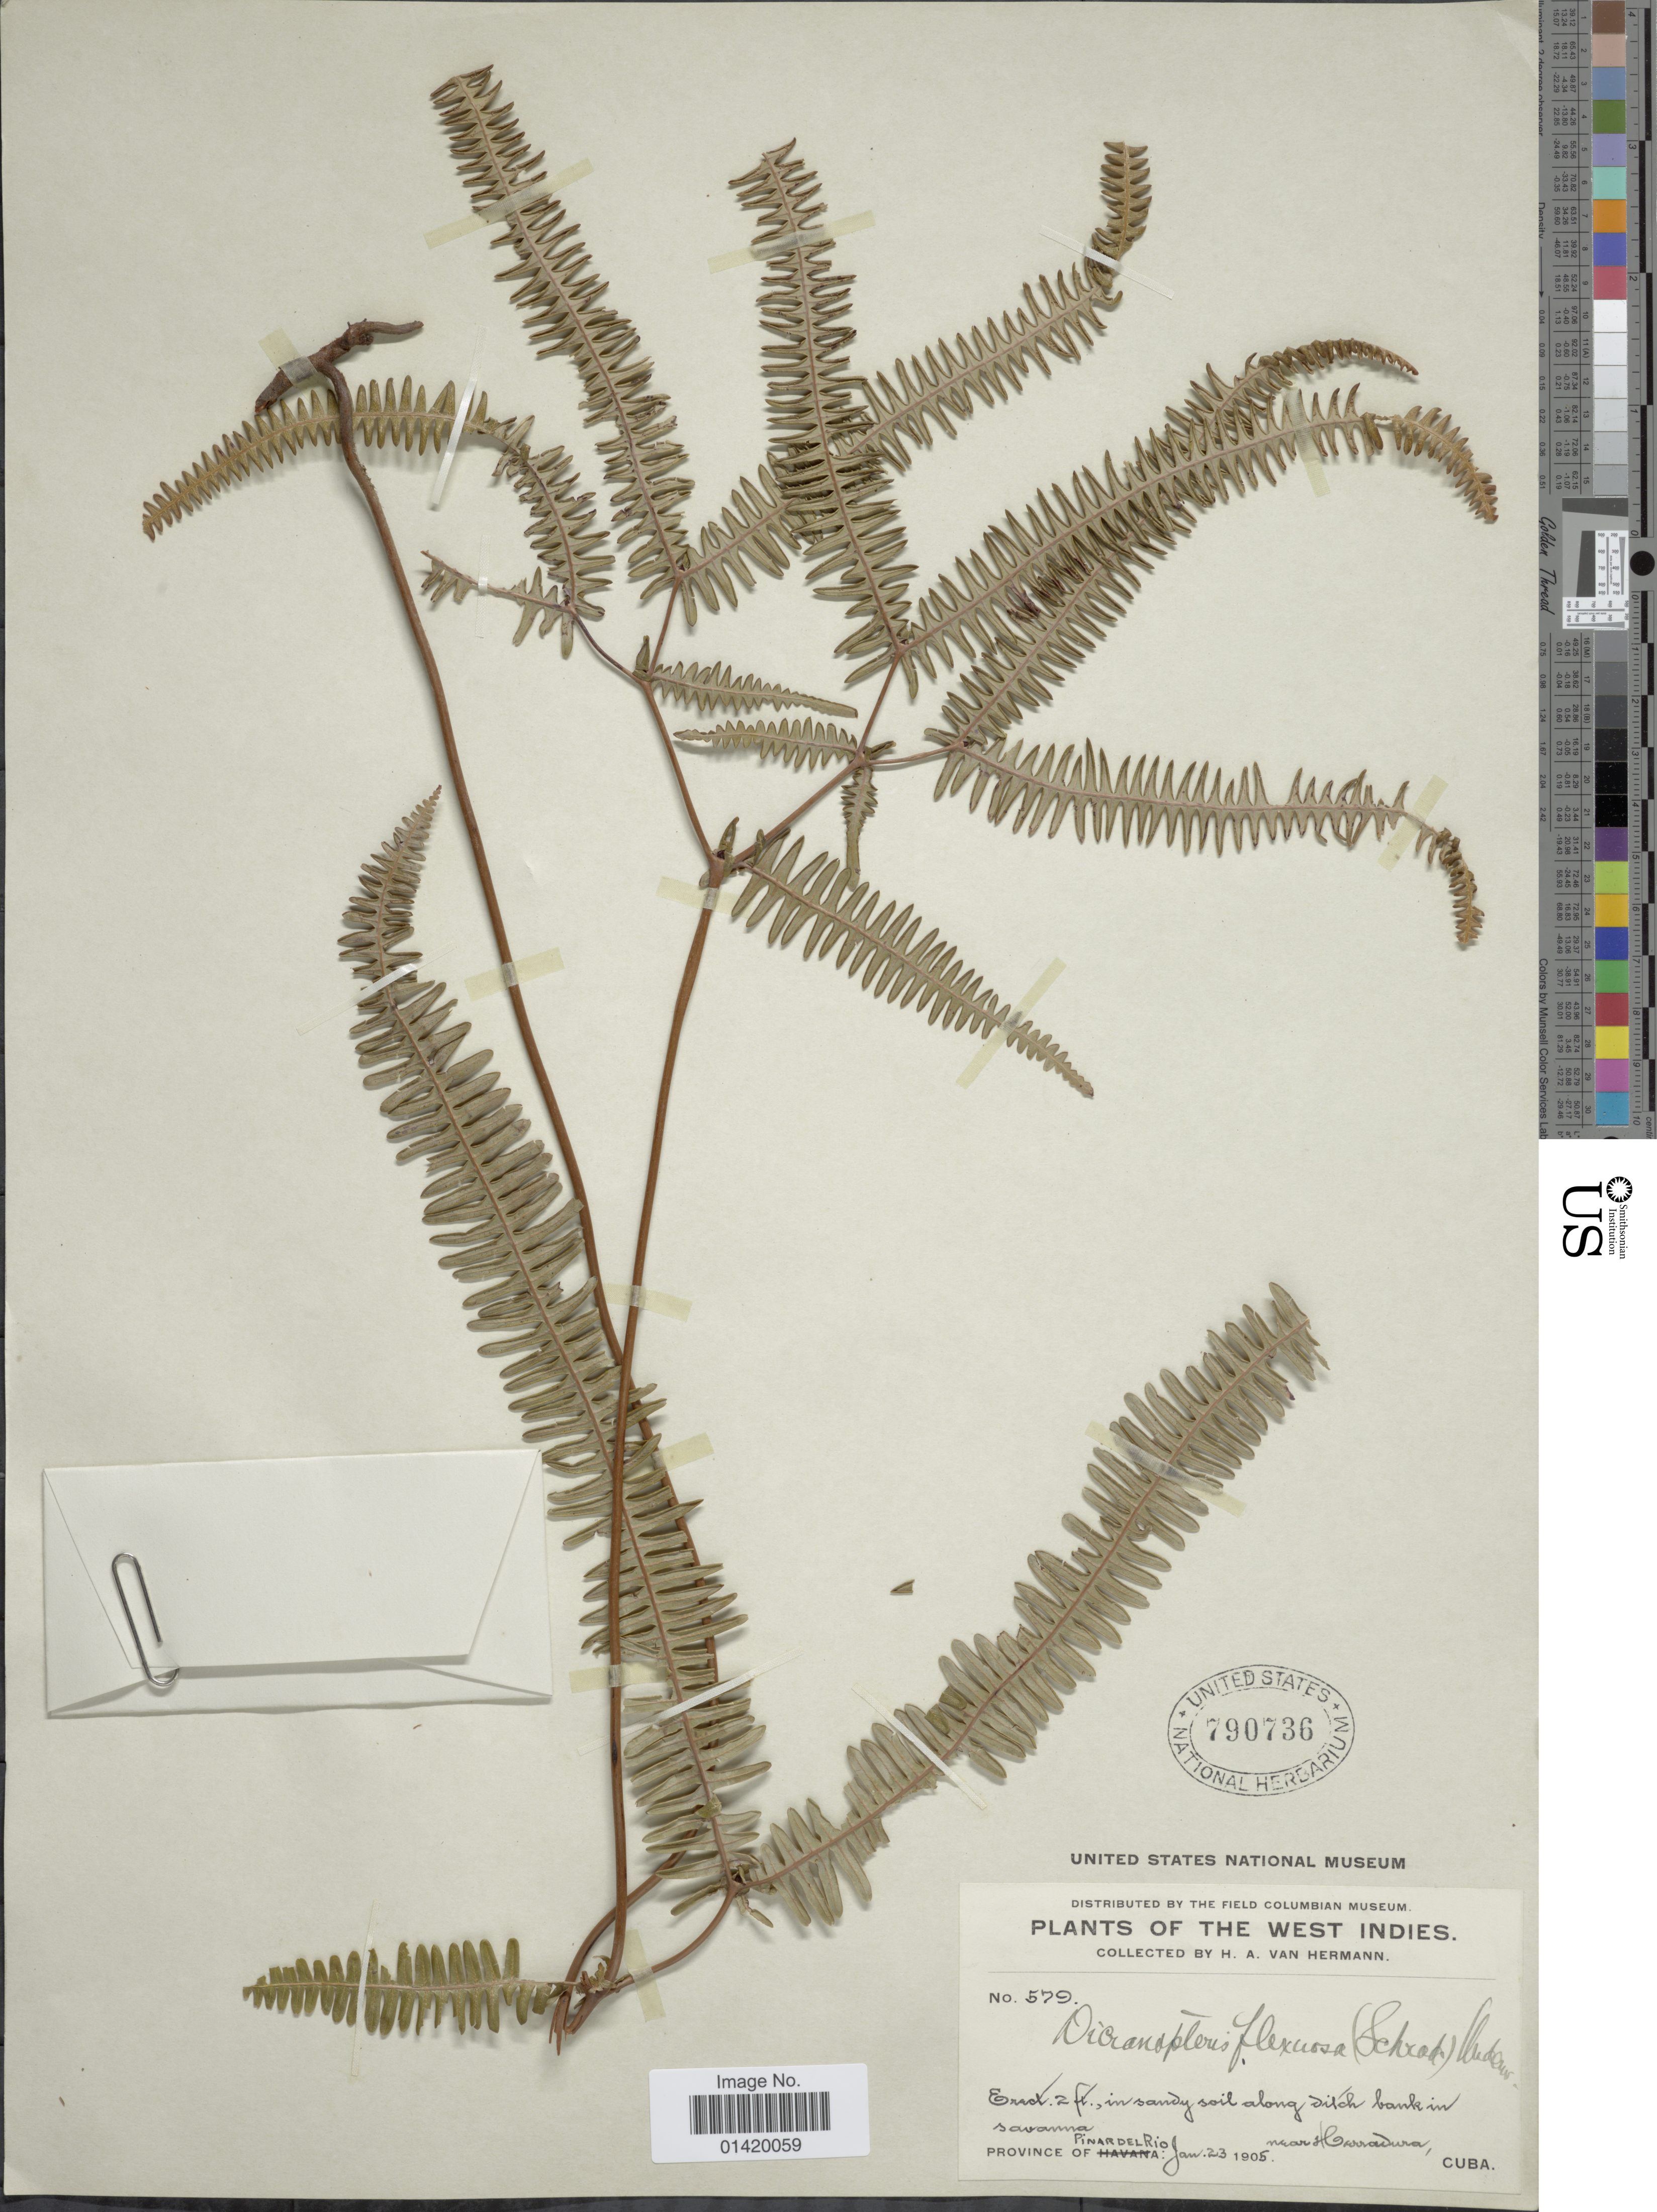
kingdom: Plantae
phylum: Tracheophyta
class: Polypodiopsida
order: Gleicheniales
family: Gleicheniaceae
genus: Dicranopteris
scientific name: Dicranopteris flexuosa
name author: (Schrad.) Underw.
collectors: H. A. Van Hermann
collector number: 579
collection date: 1905-01-23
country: Cuba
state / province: Pinar del Río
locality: Near Herradura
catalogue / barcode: US 790736